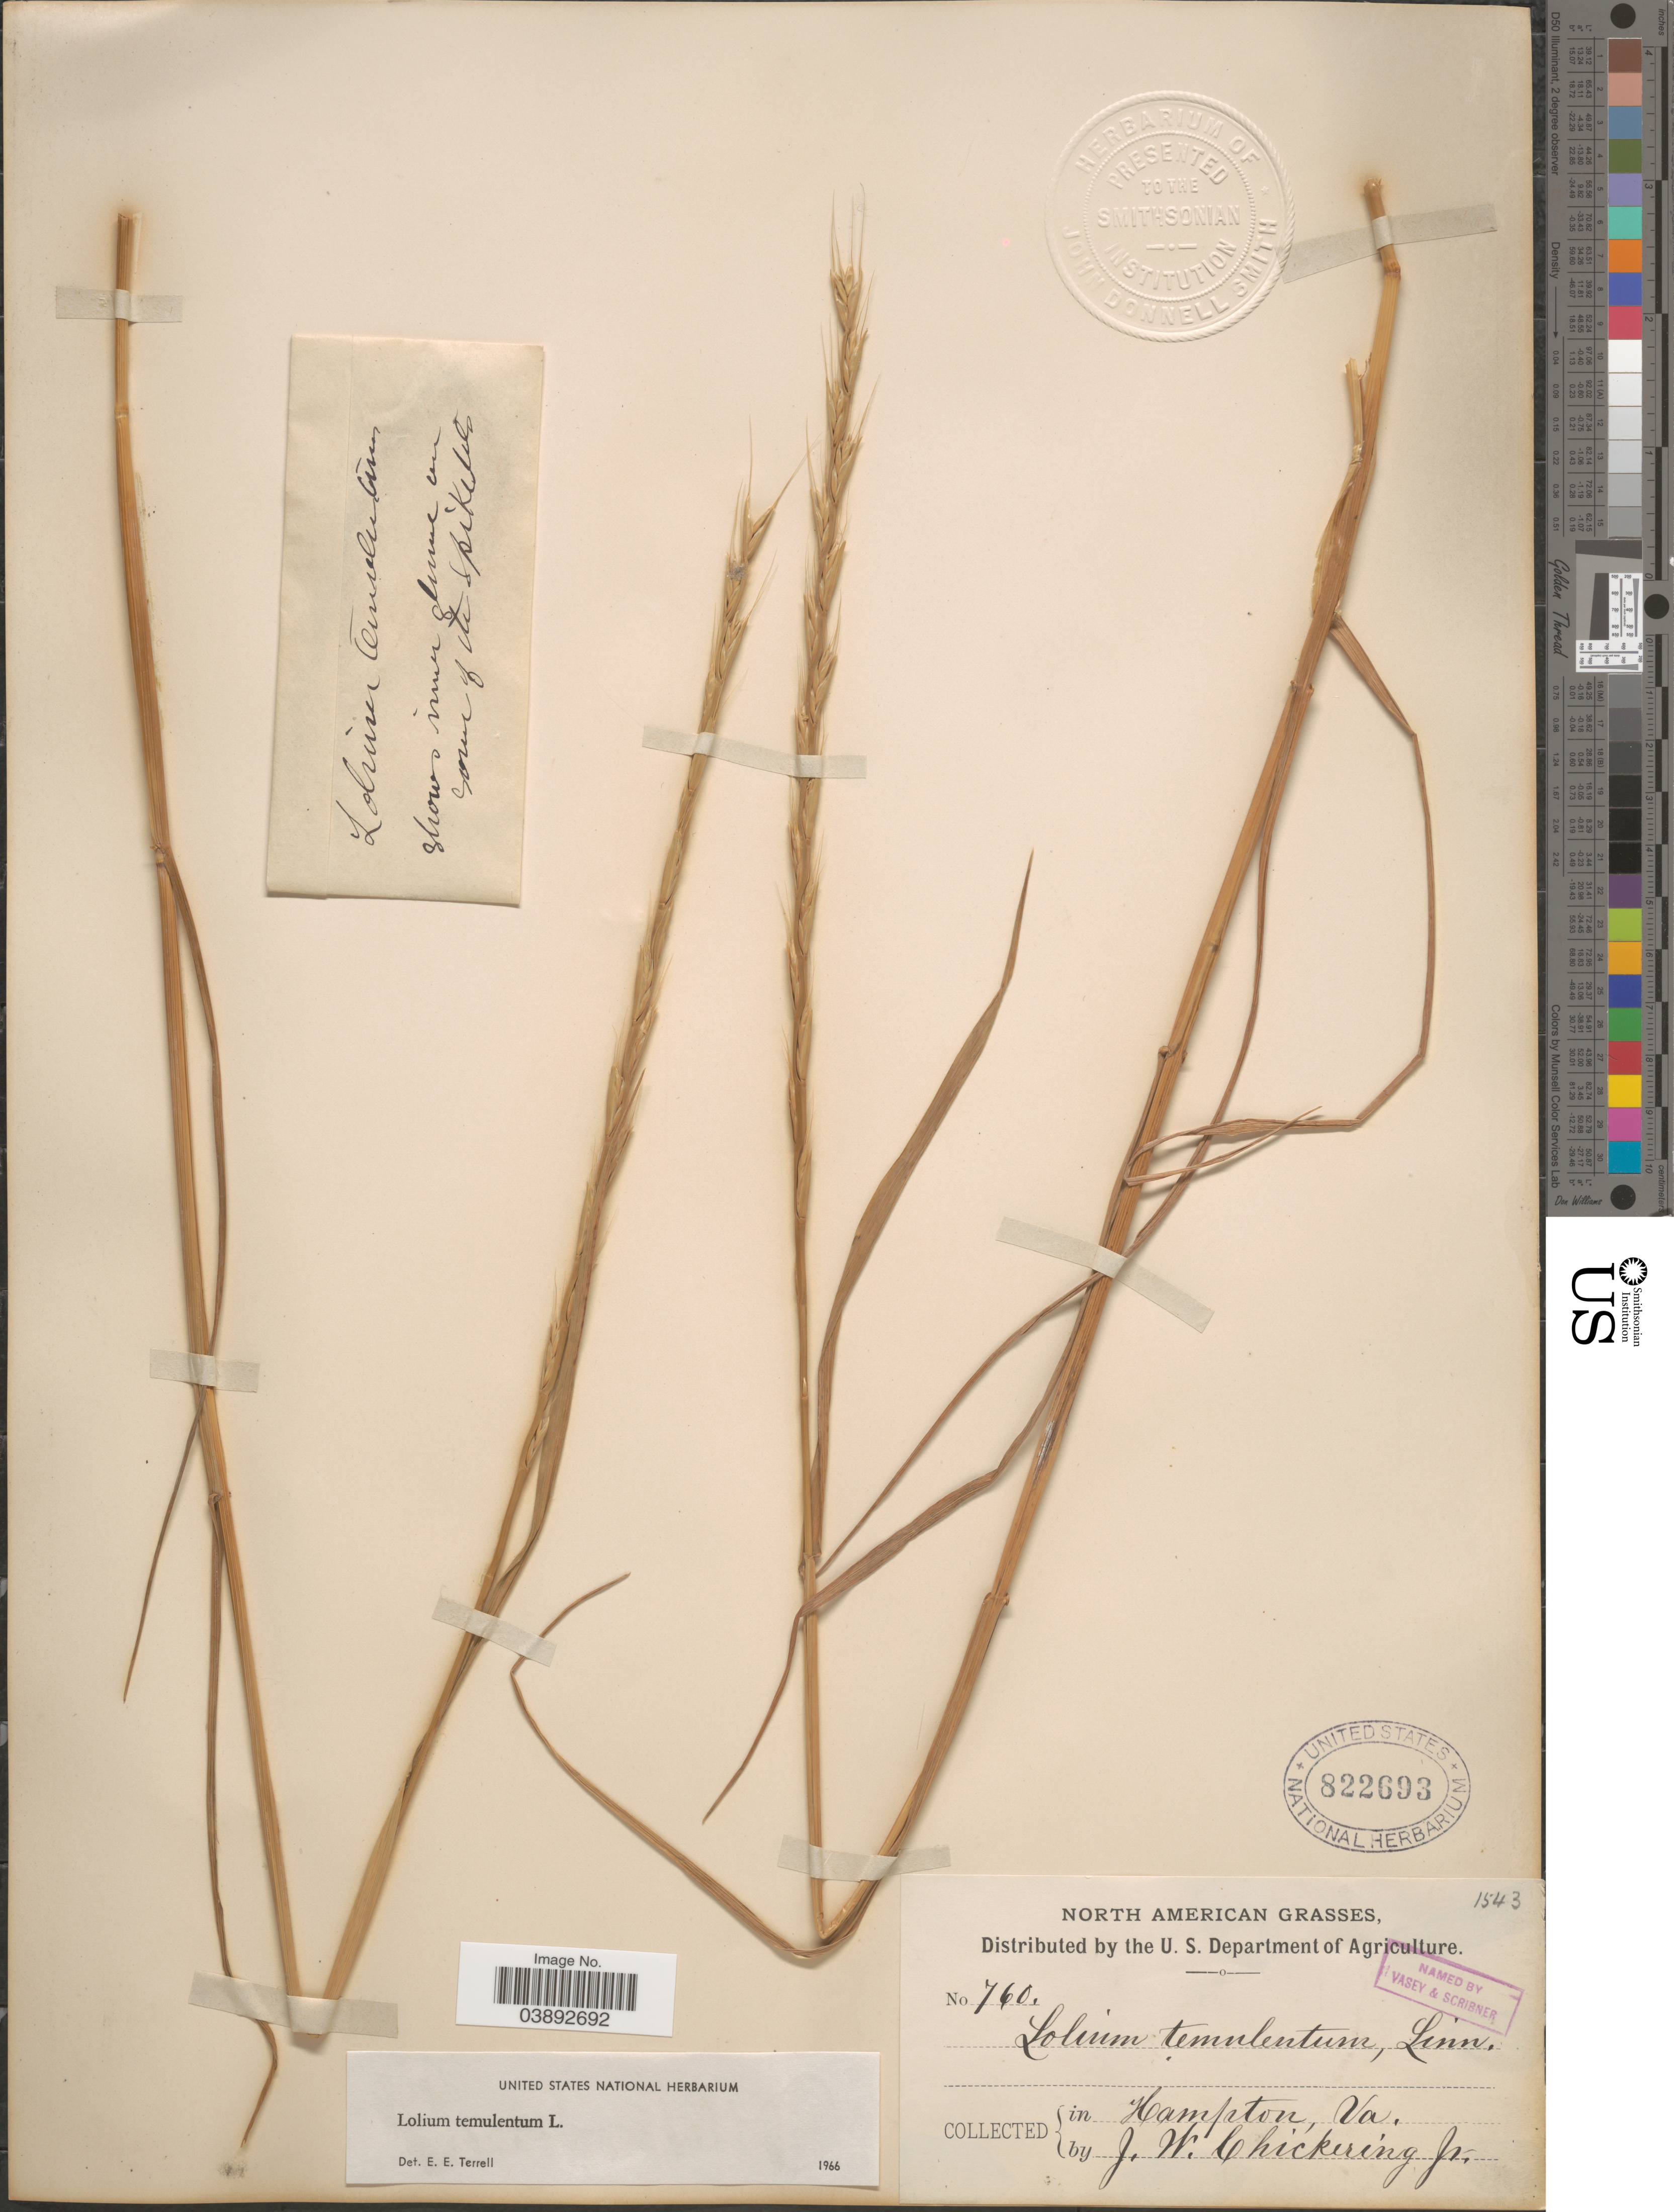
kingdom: Plantae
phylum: Tracheophyta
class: Liliopsida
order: Poales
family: Poaceae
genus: Lolium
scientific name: Lolium temulentum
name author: L.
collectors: J. W. Chickering Jr.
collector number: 760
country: United States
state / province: Virginia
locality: In Hampton.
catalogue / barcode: US 822693